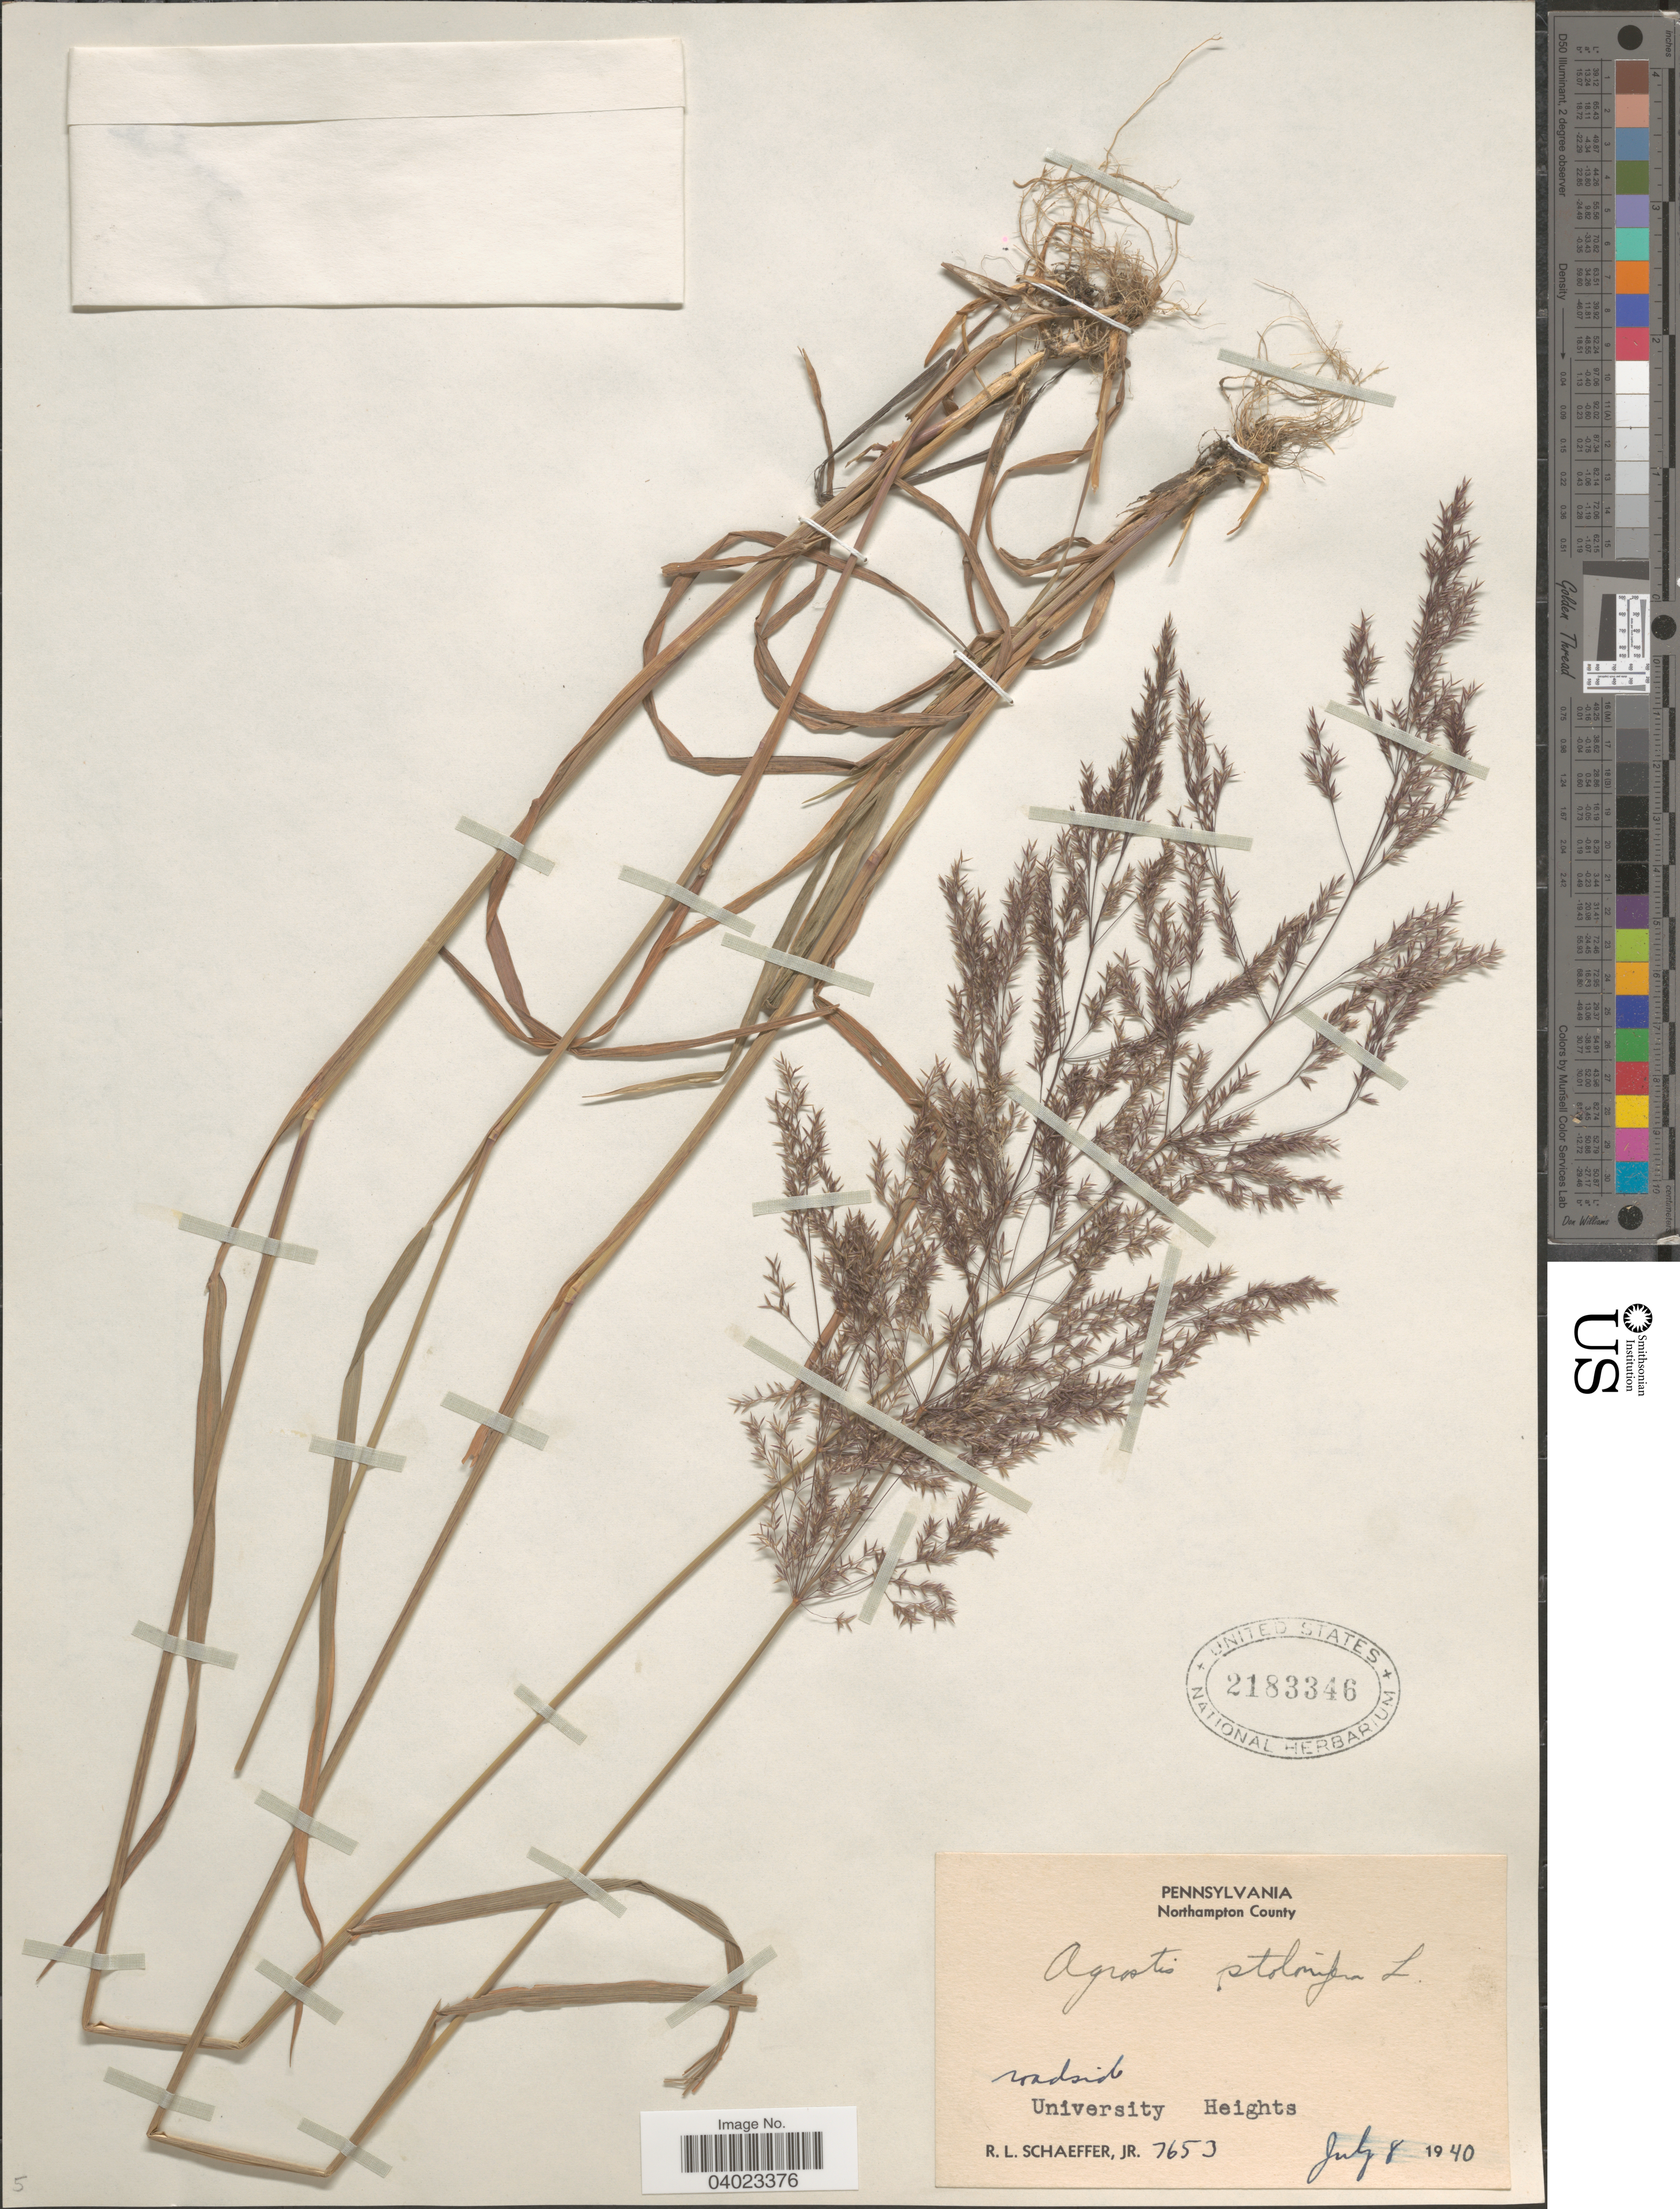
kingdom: Plantae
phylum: Tracheophyta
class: Liliopsida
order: Poales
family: Poaceae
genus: Agrostis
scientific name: Agrostis stolonifera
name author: L.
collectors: R. L. Schaeffer Jr.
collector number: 7653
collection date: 1940-07-08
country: United States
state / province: Pennsylvania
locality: Northampton County. University Heights.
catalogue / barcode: US 2183346